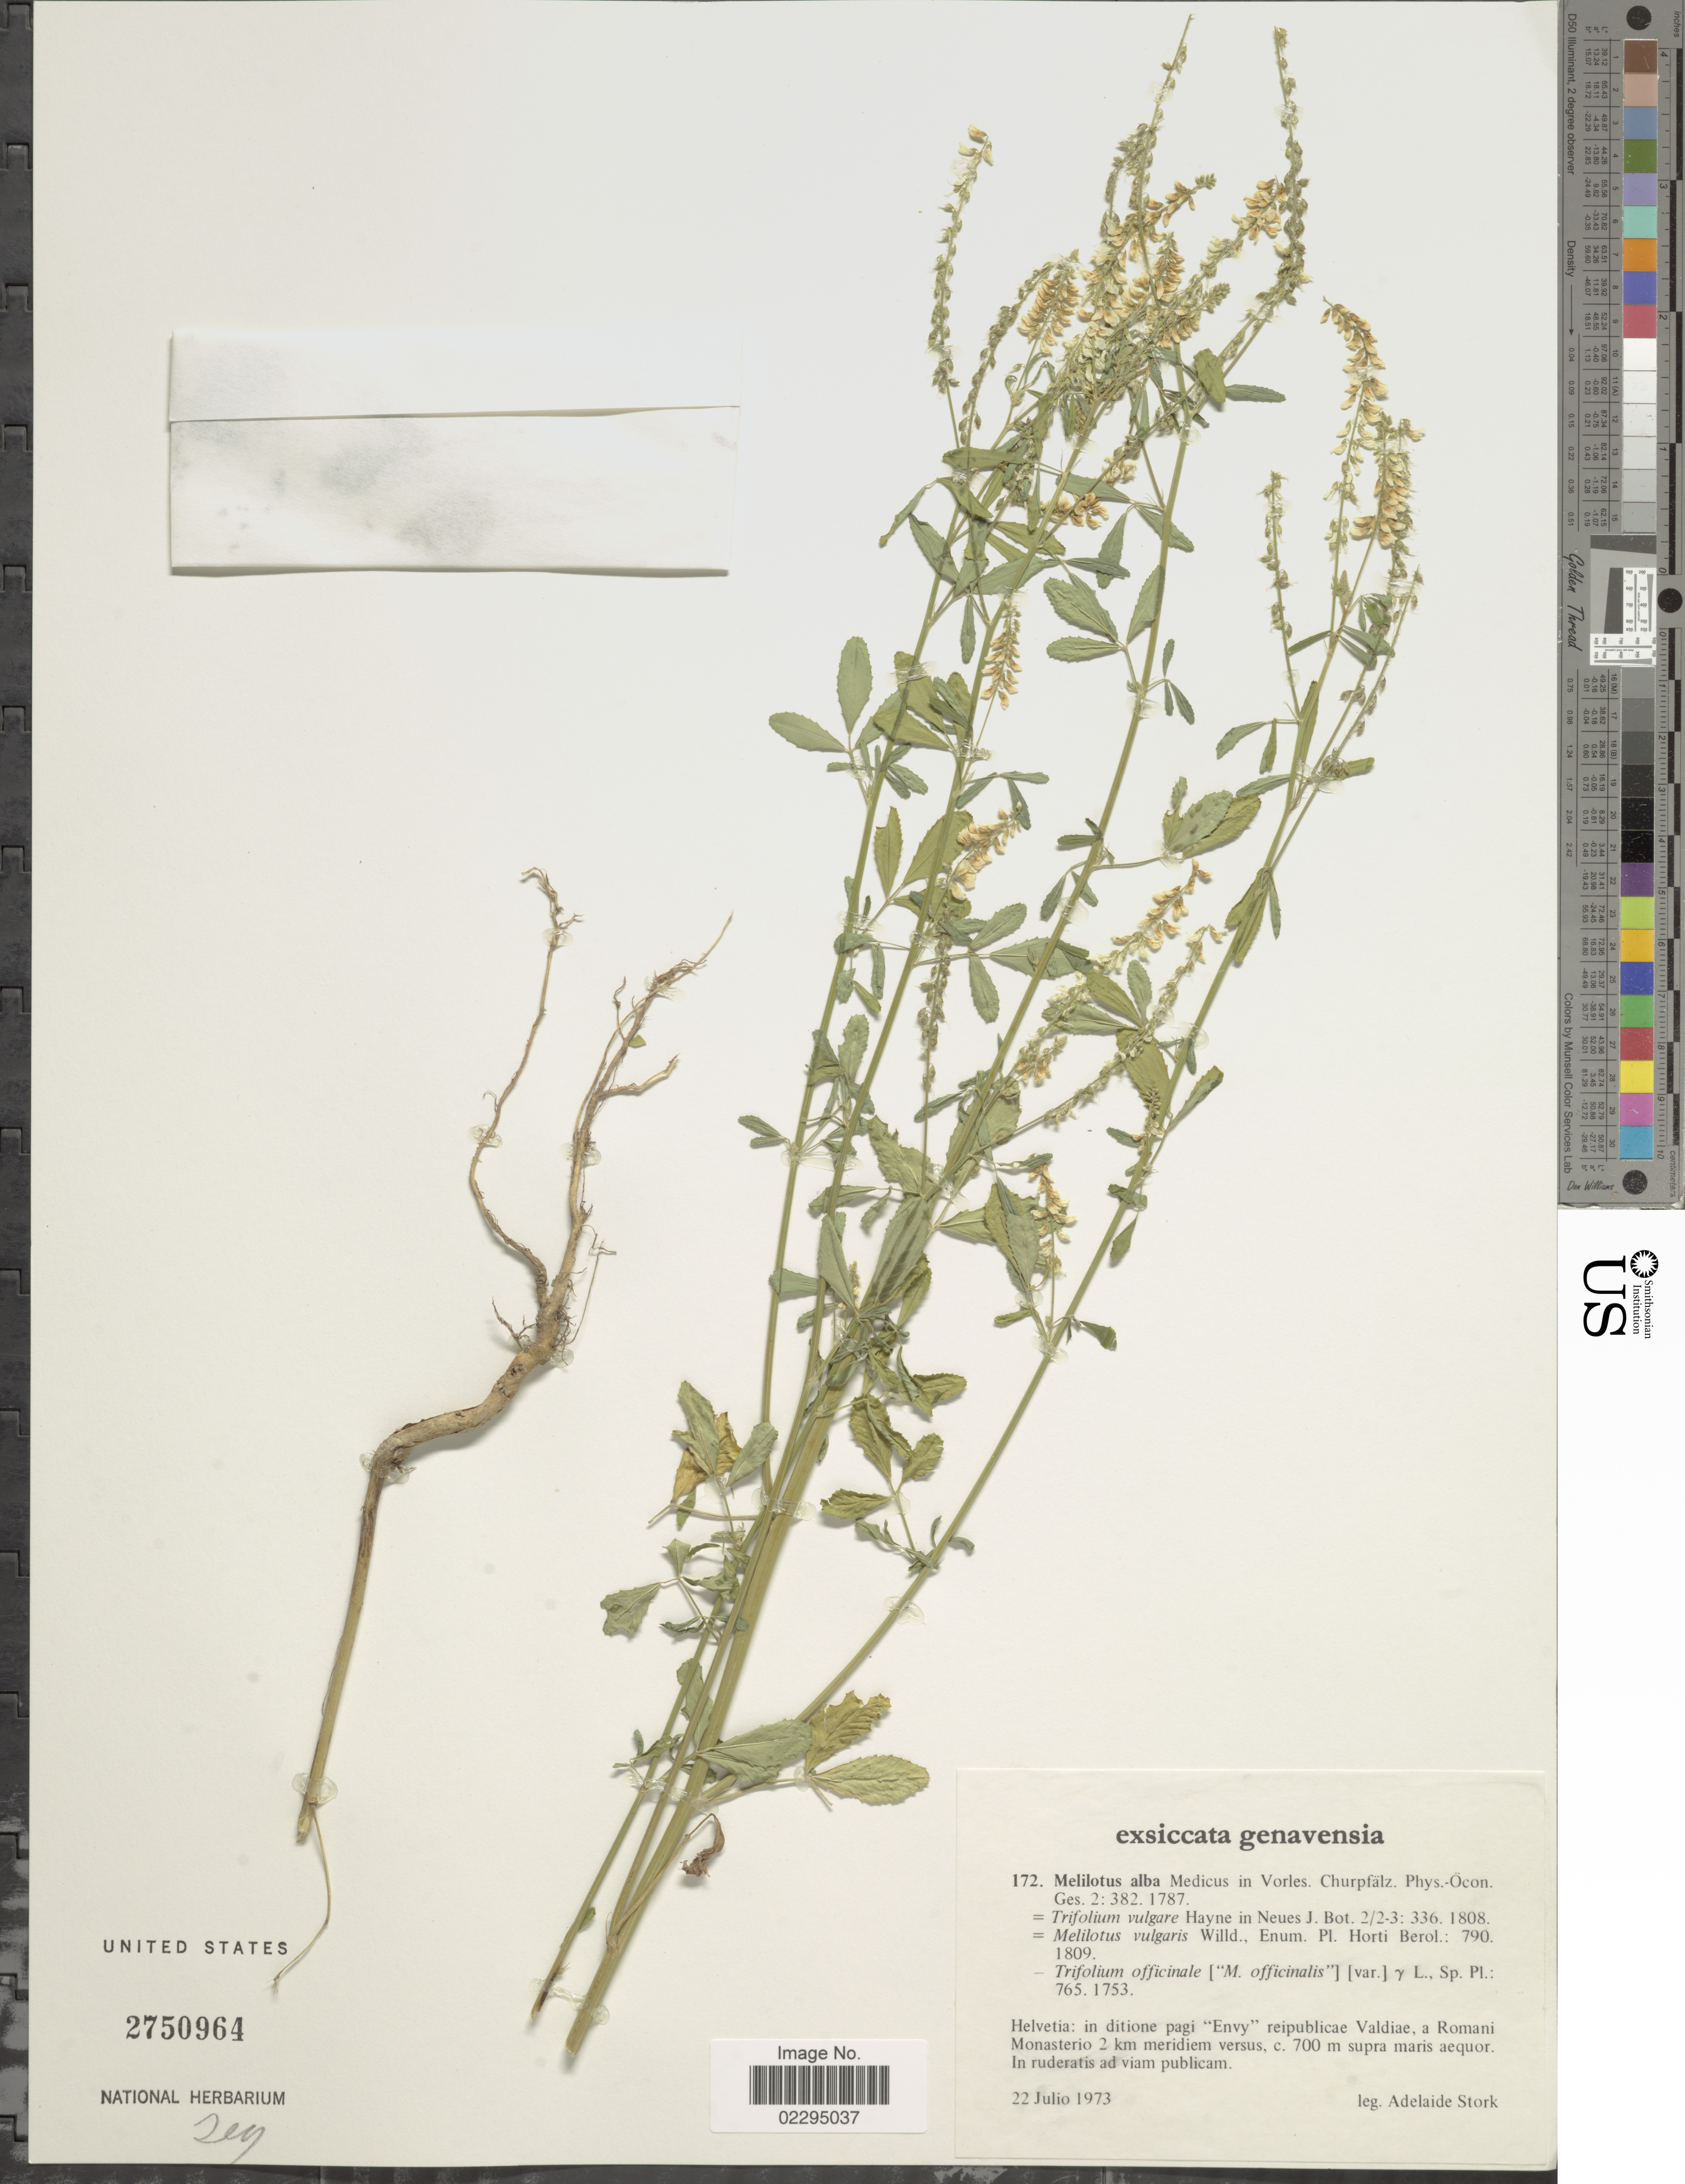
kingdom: Plantae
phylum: Tracheophyta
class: Magnoliopsida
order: Fabales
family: Fabaceae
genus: Melilotus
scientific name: Melilotus albus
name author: Medik.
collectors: A. Stork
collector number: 172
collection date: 1973-07-22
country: Switzerland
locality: Helvetia: in ditione pag "Envy" reipublicae Valdiae, a Romani Monasterio 2 km meridiem versus.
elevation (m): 700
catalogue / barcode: US 2750964